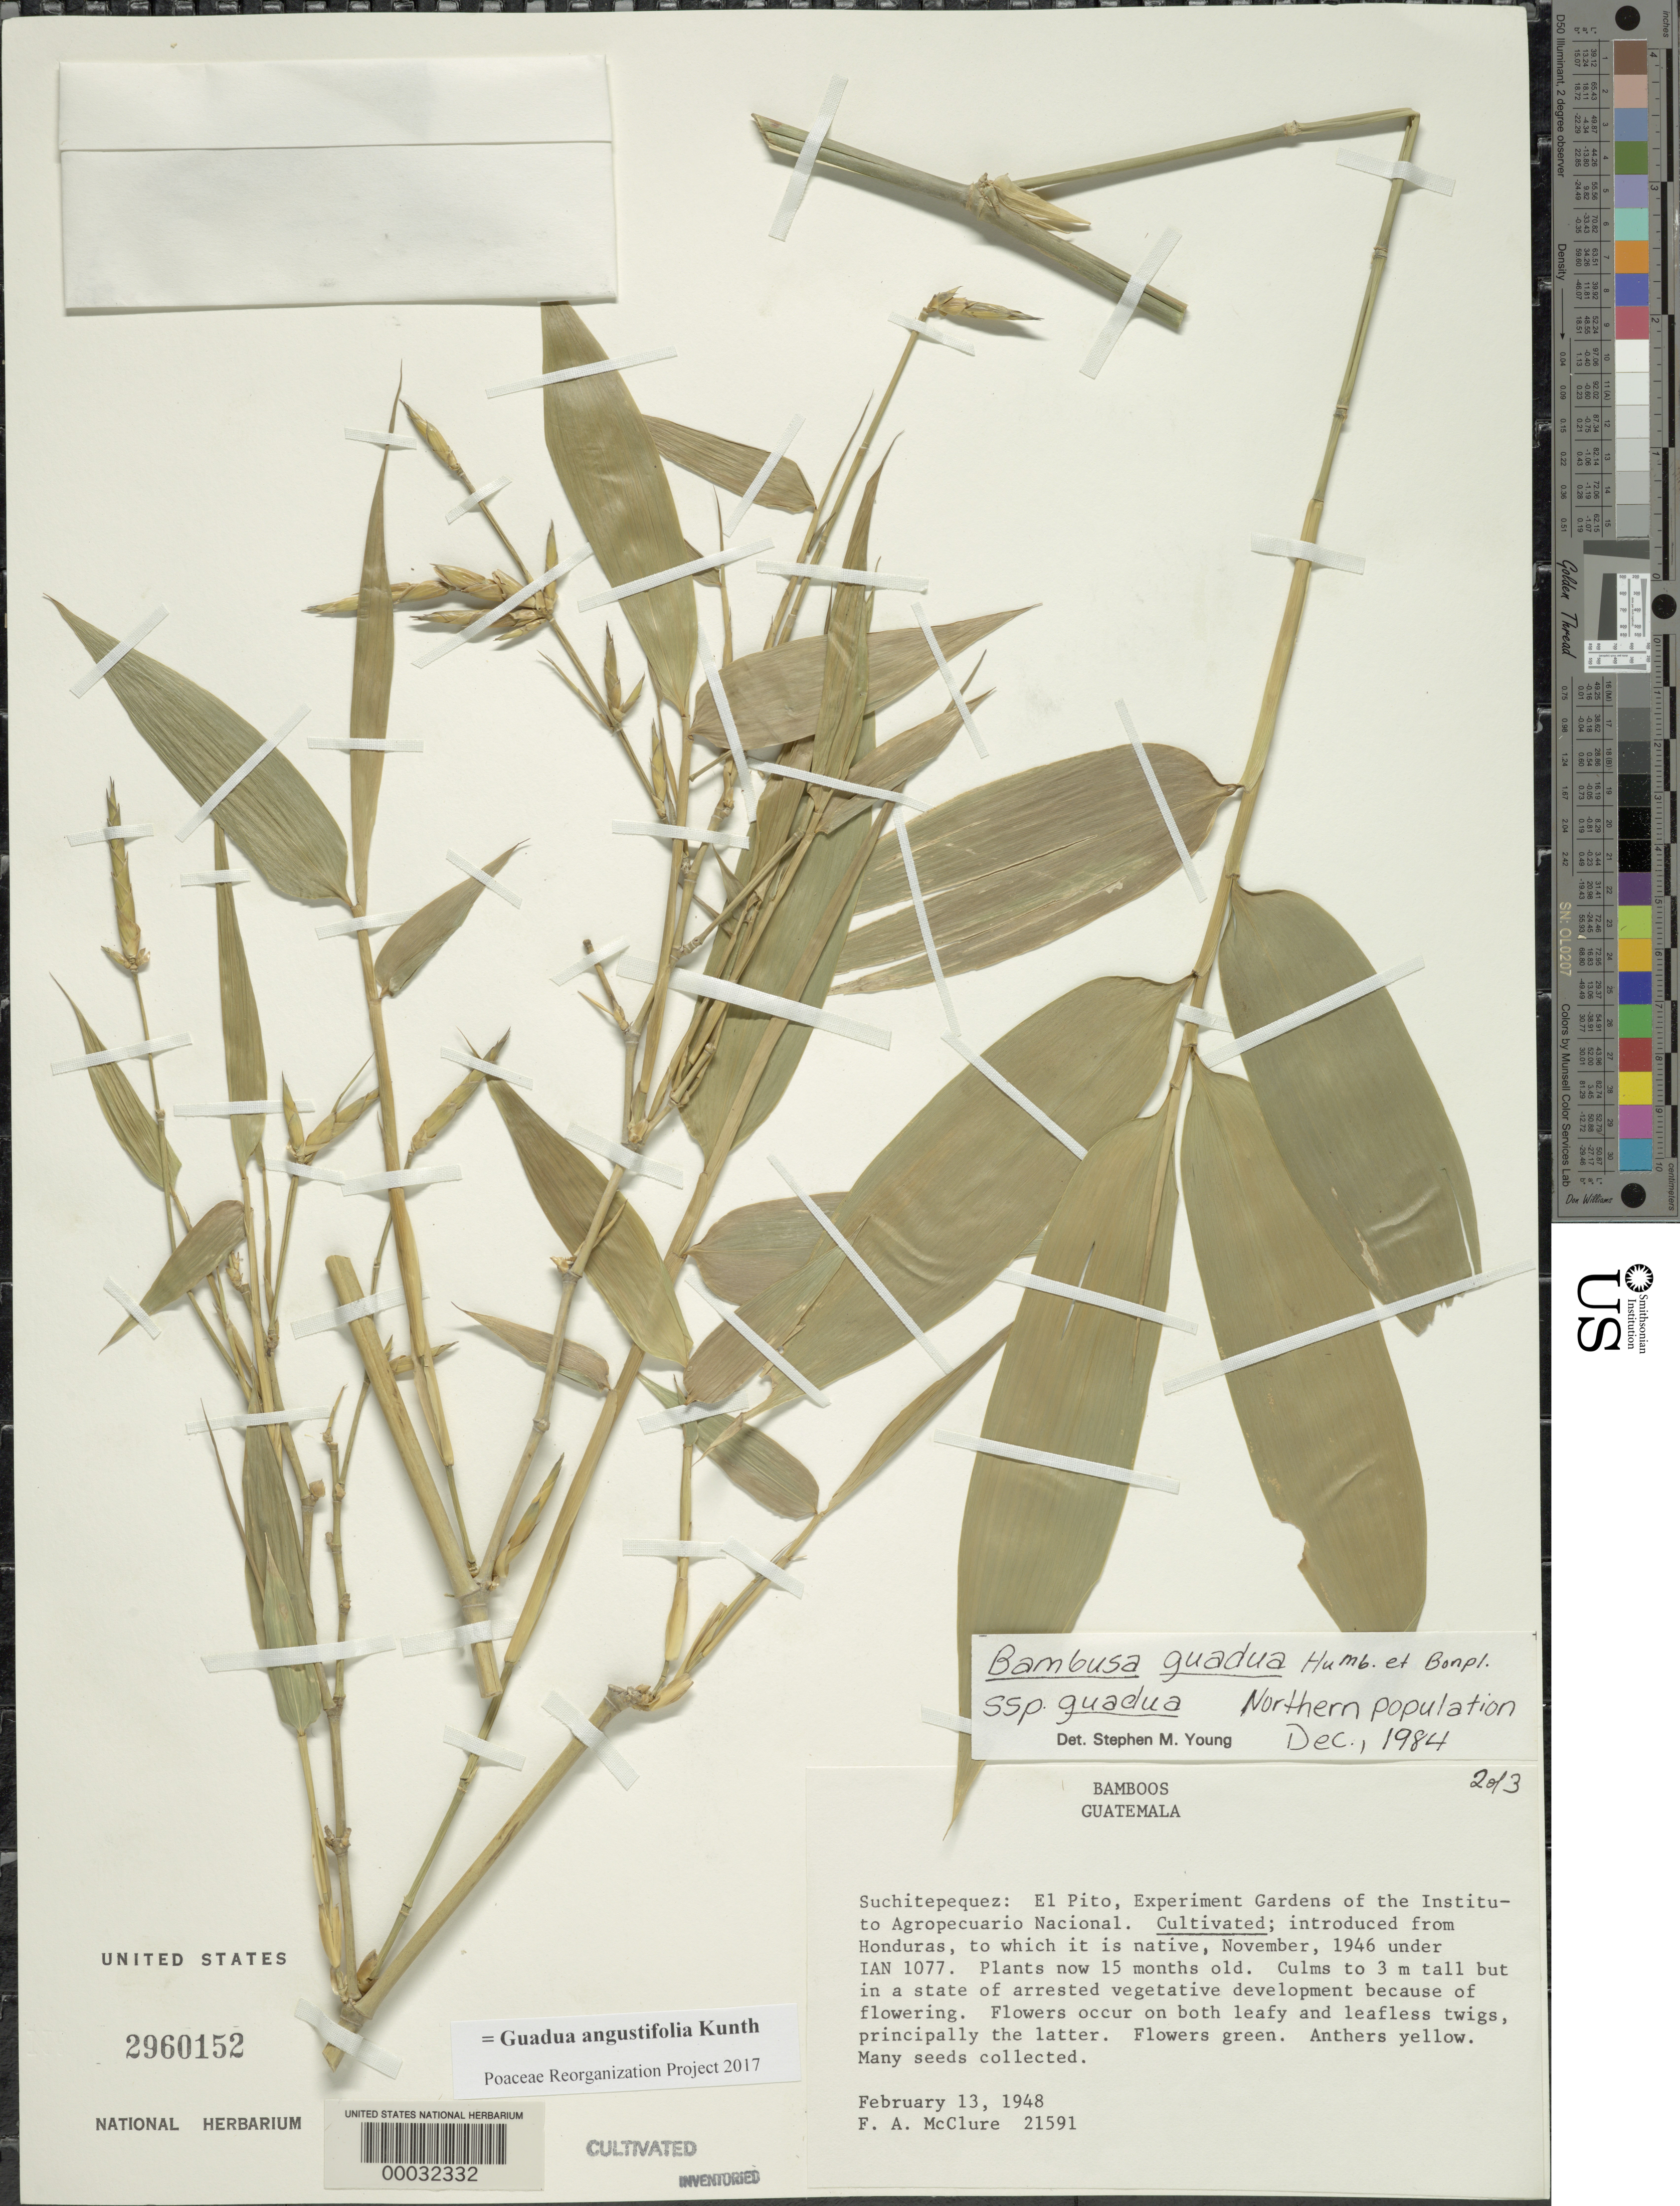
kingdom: Plantae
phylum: Tracheophyta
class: Liliopsida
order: Poales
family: Poaceae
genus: Guadua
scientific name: Guadua angustifolia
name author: Kunth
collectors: F. A. McClure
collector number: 21591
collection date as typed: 13 Feb 1948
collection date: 1948-02-13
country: Guatemala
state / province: Suchitepéquez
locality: Expt. Gardens Instituto Agropecuario Nacinal; El Pito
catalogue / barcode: US 2960152